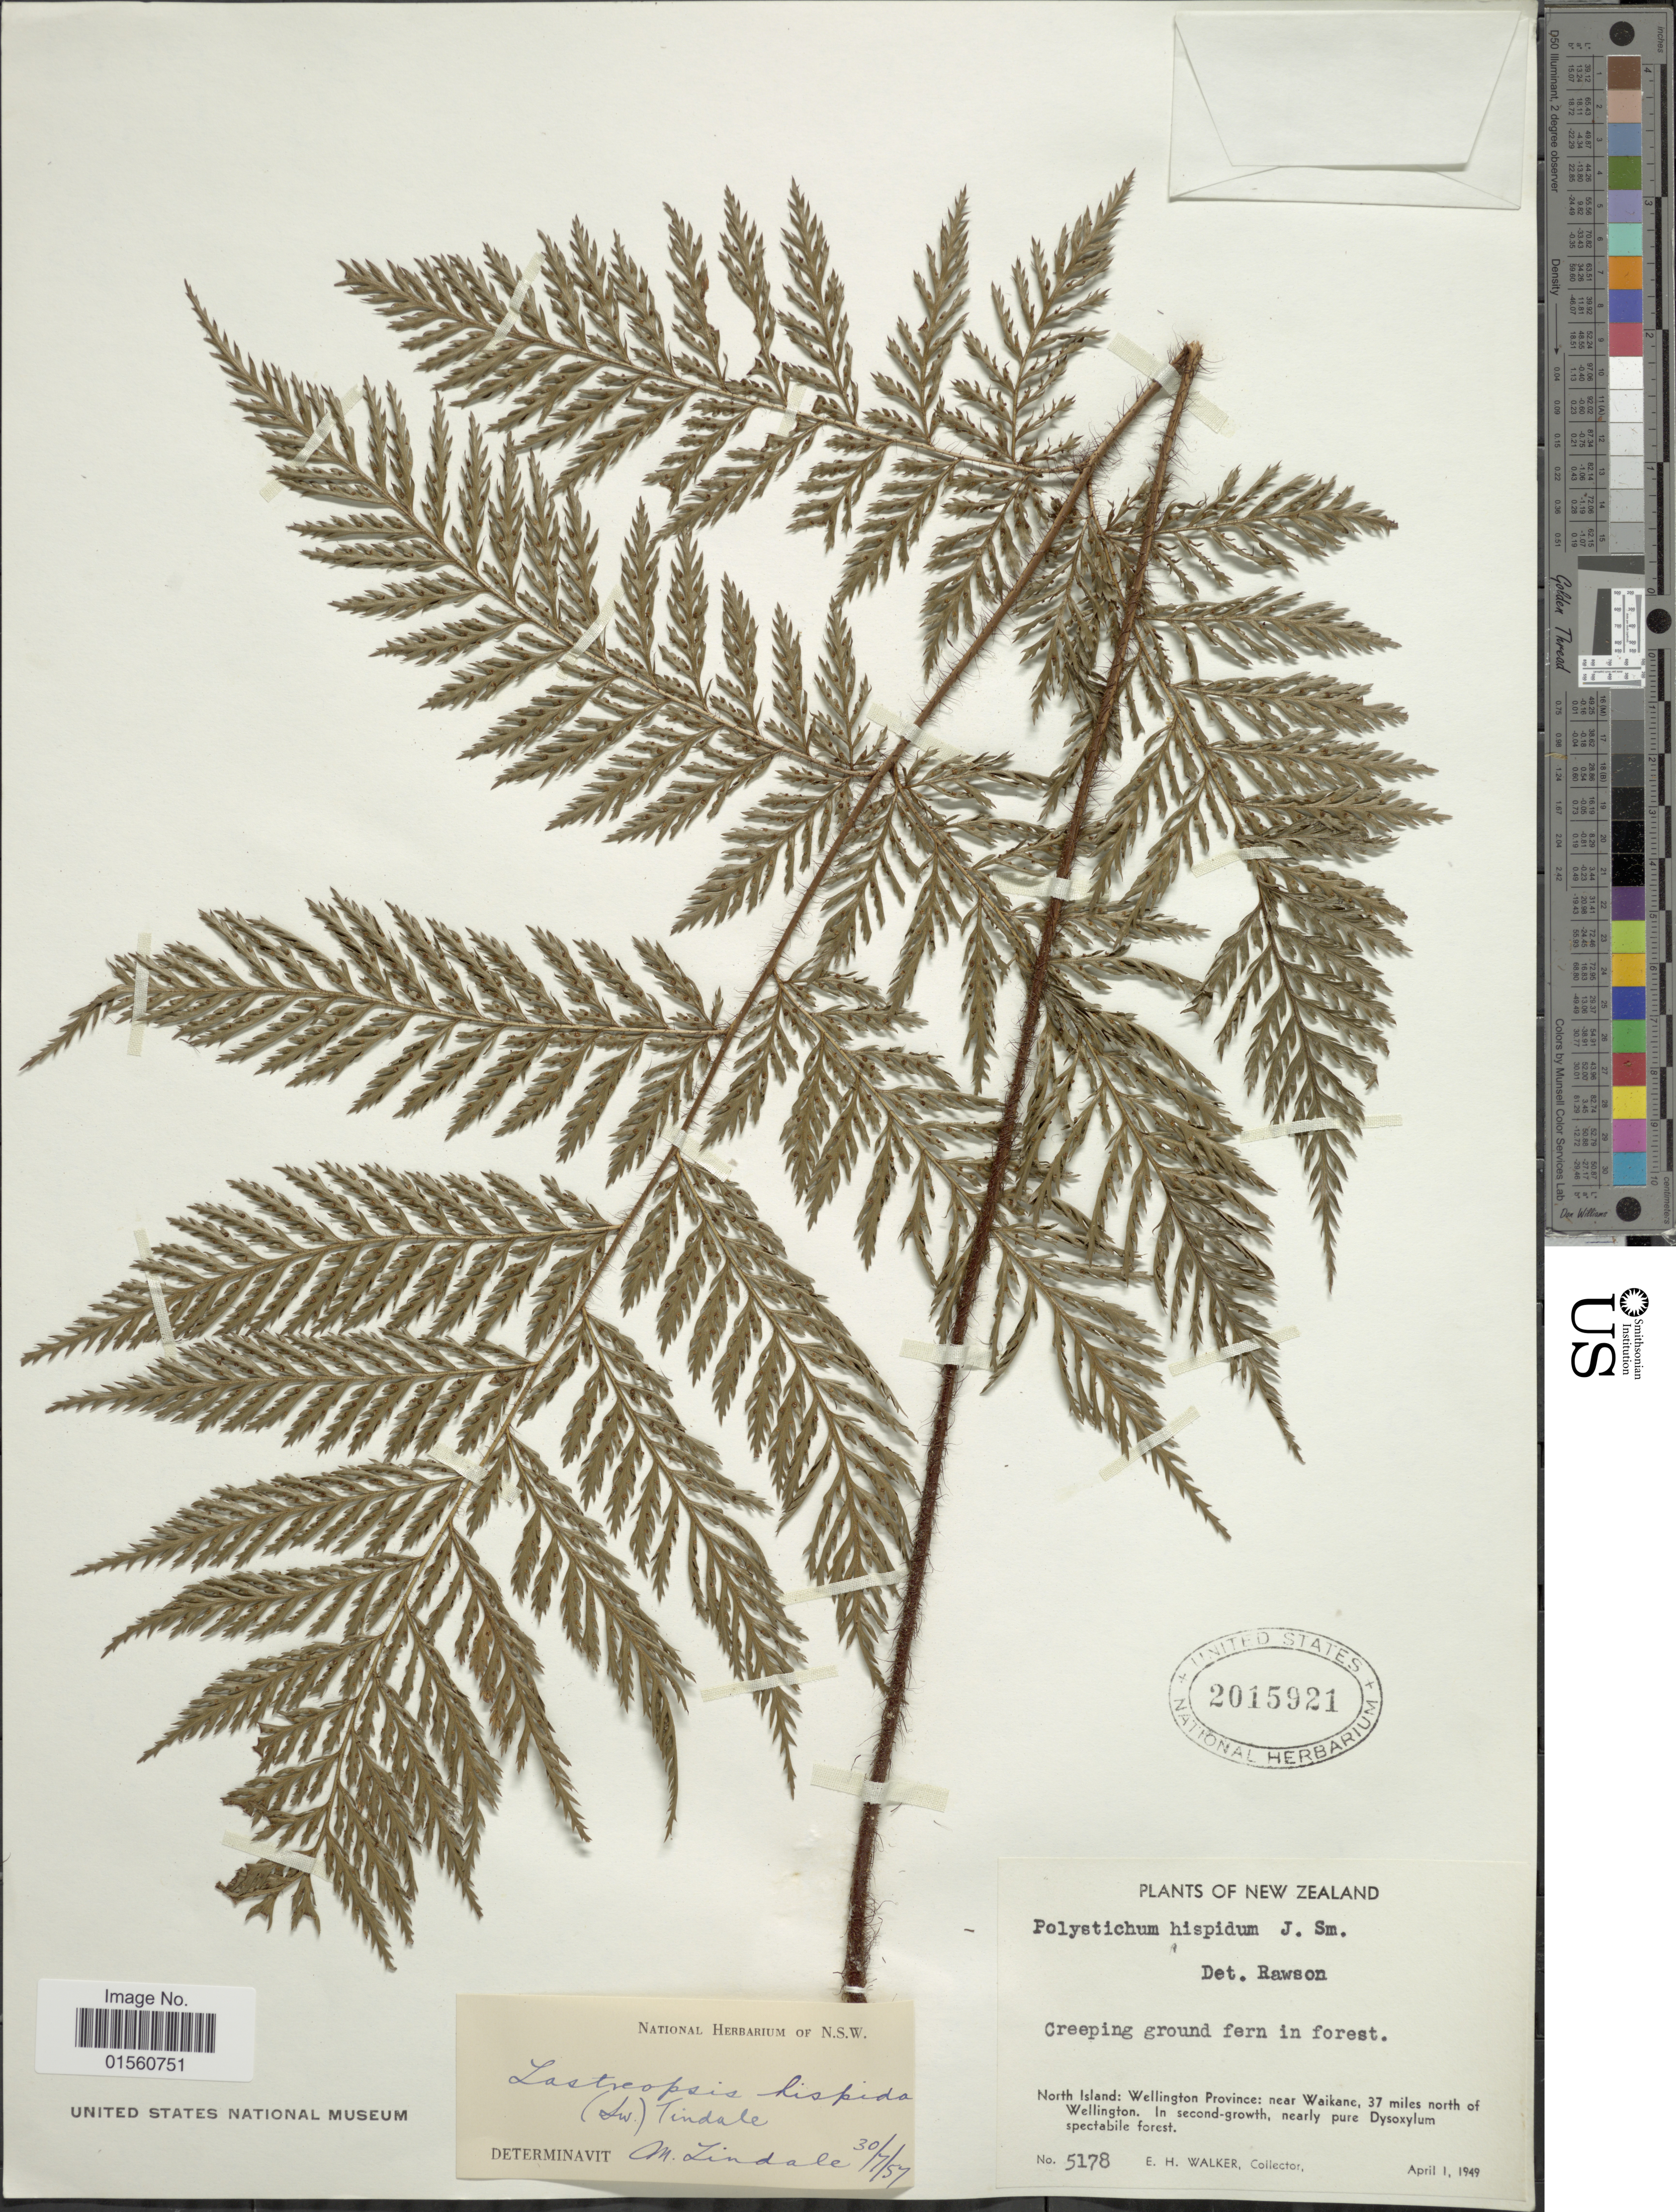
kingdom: Plantae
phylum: Tracheophyta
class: Polypodiopsida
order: Polypodiales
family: Dryopteridaceae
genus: Lastreopsis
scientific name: Lastreopsis hispida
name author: (Sw.) Tindale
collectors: E. H. Walker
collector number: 5178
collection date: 1949-04-01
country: New Zealand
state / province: Wellington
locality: North Island: Wellington Province: near Waikane, 37 miles north of Wellington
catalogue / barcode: US 2015921